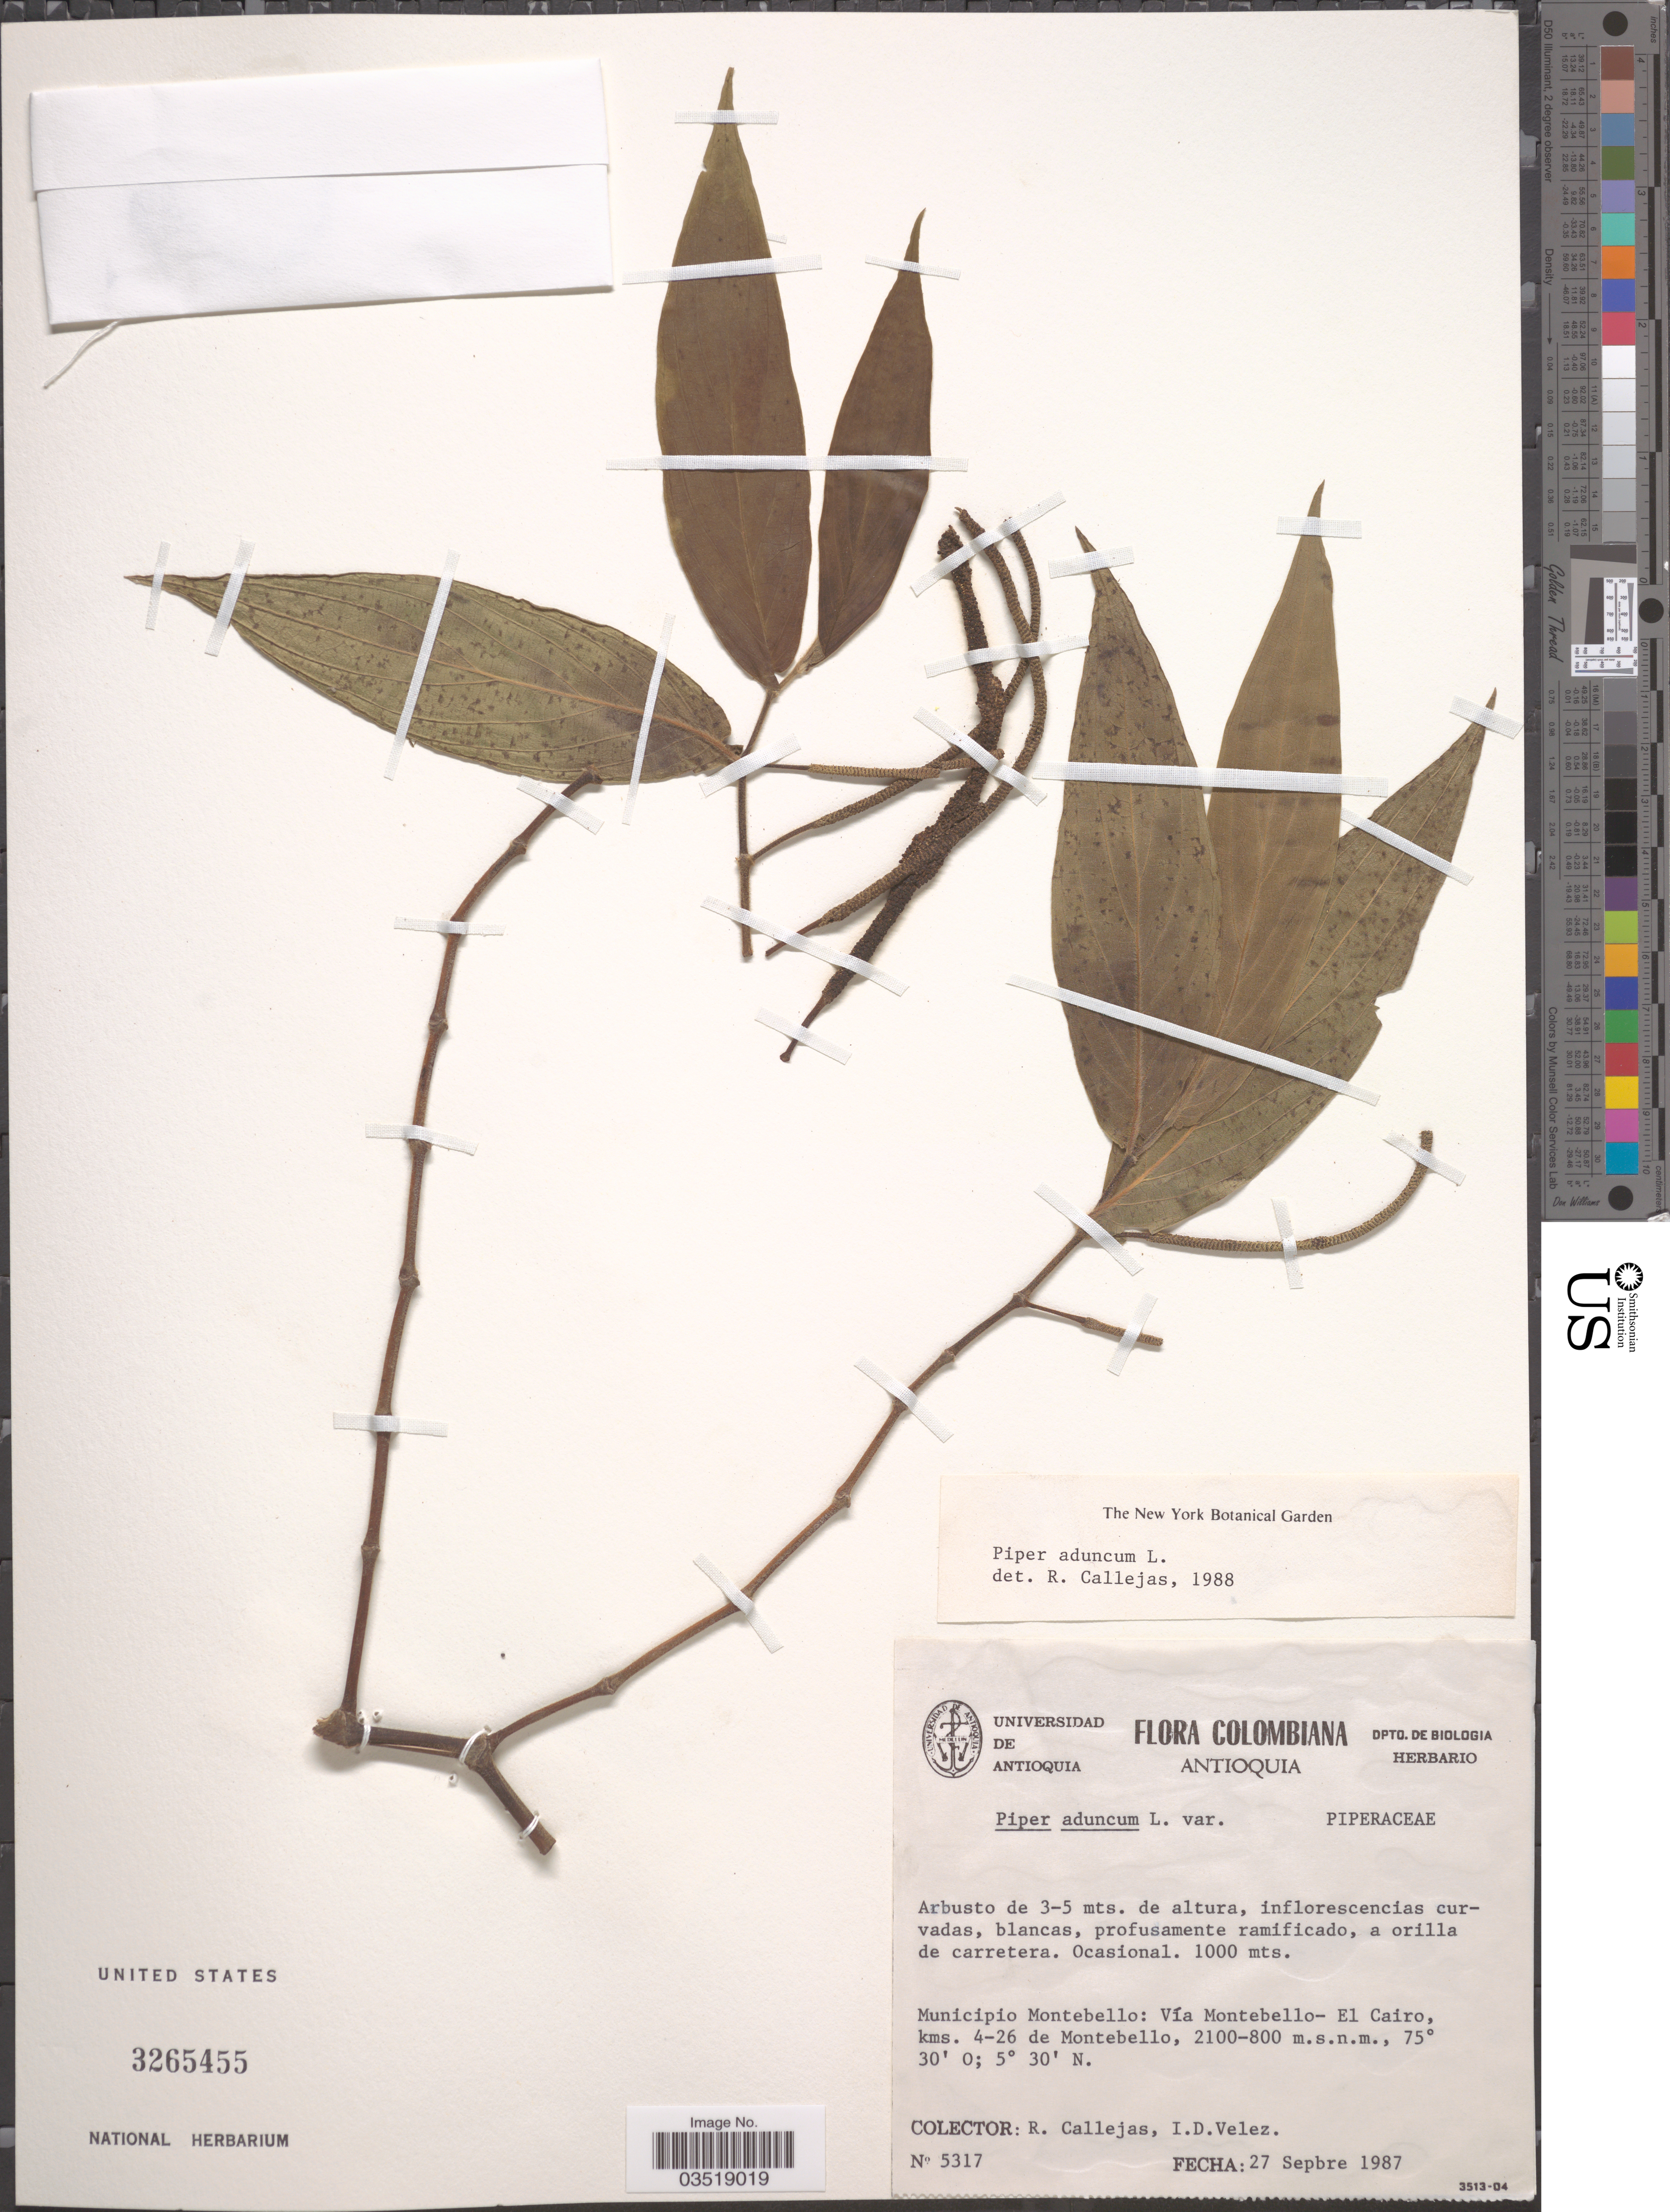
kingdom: Plantae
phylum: Tracheophyta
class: Magnoliopsida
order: Piperales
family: Piperaceae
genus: Piper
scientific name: Piper aduncum var. aduncum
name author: L.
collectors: R. Callejas & I. Velez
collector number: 5317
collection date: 1987-09-27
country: Colombia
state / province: Antioquia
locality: Municipio Montebello: Vía Montebello - El Cairo, kms. 4-26 de Montebello.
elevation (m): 800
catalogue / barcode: US 3265455